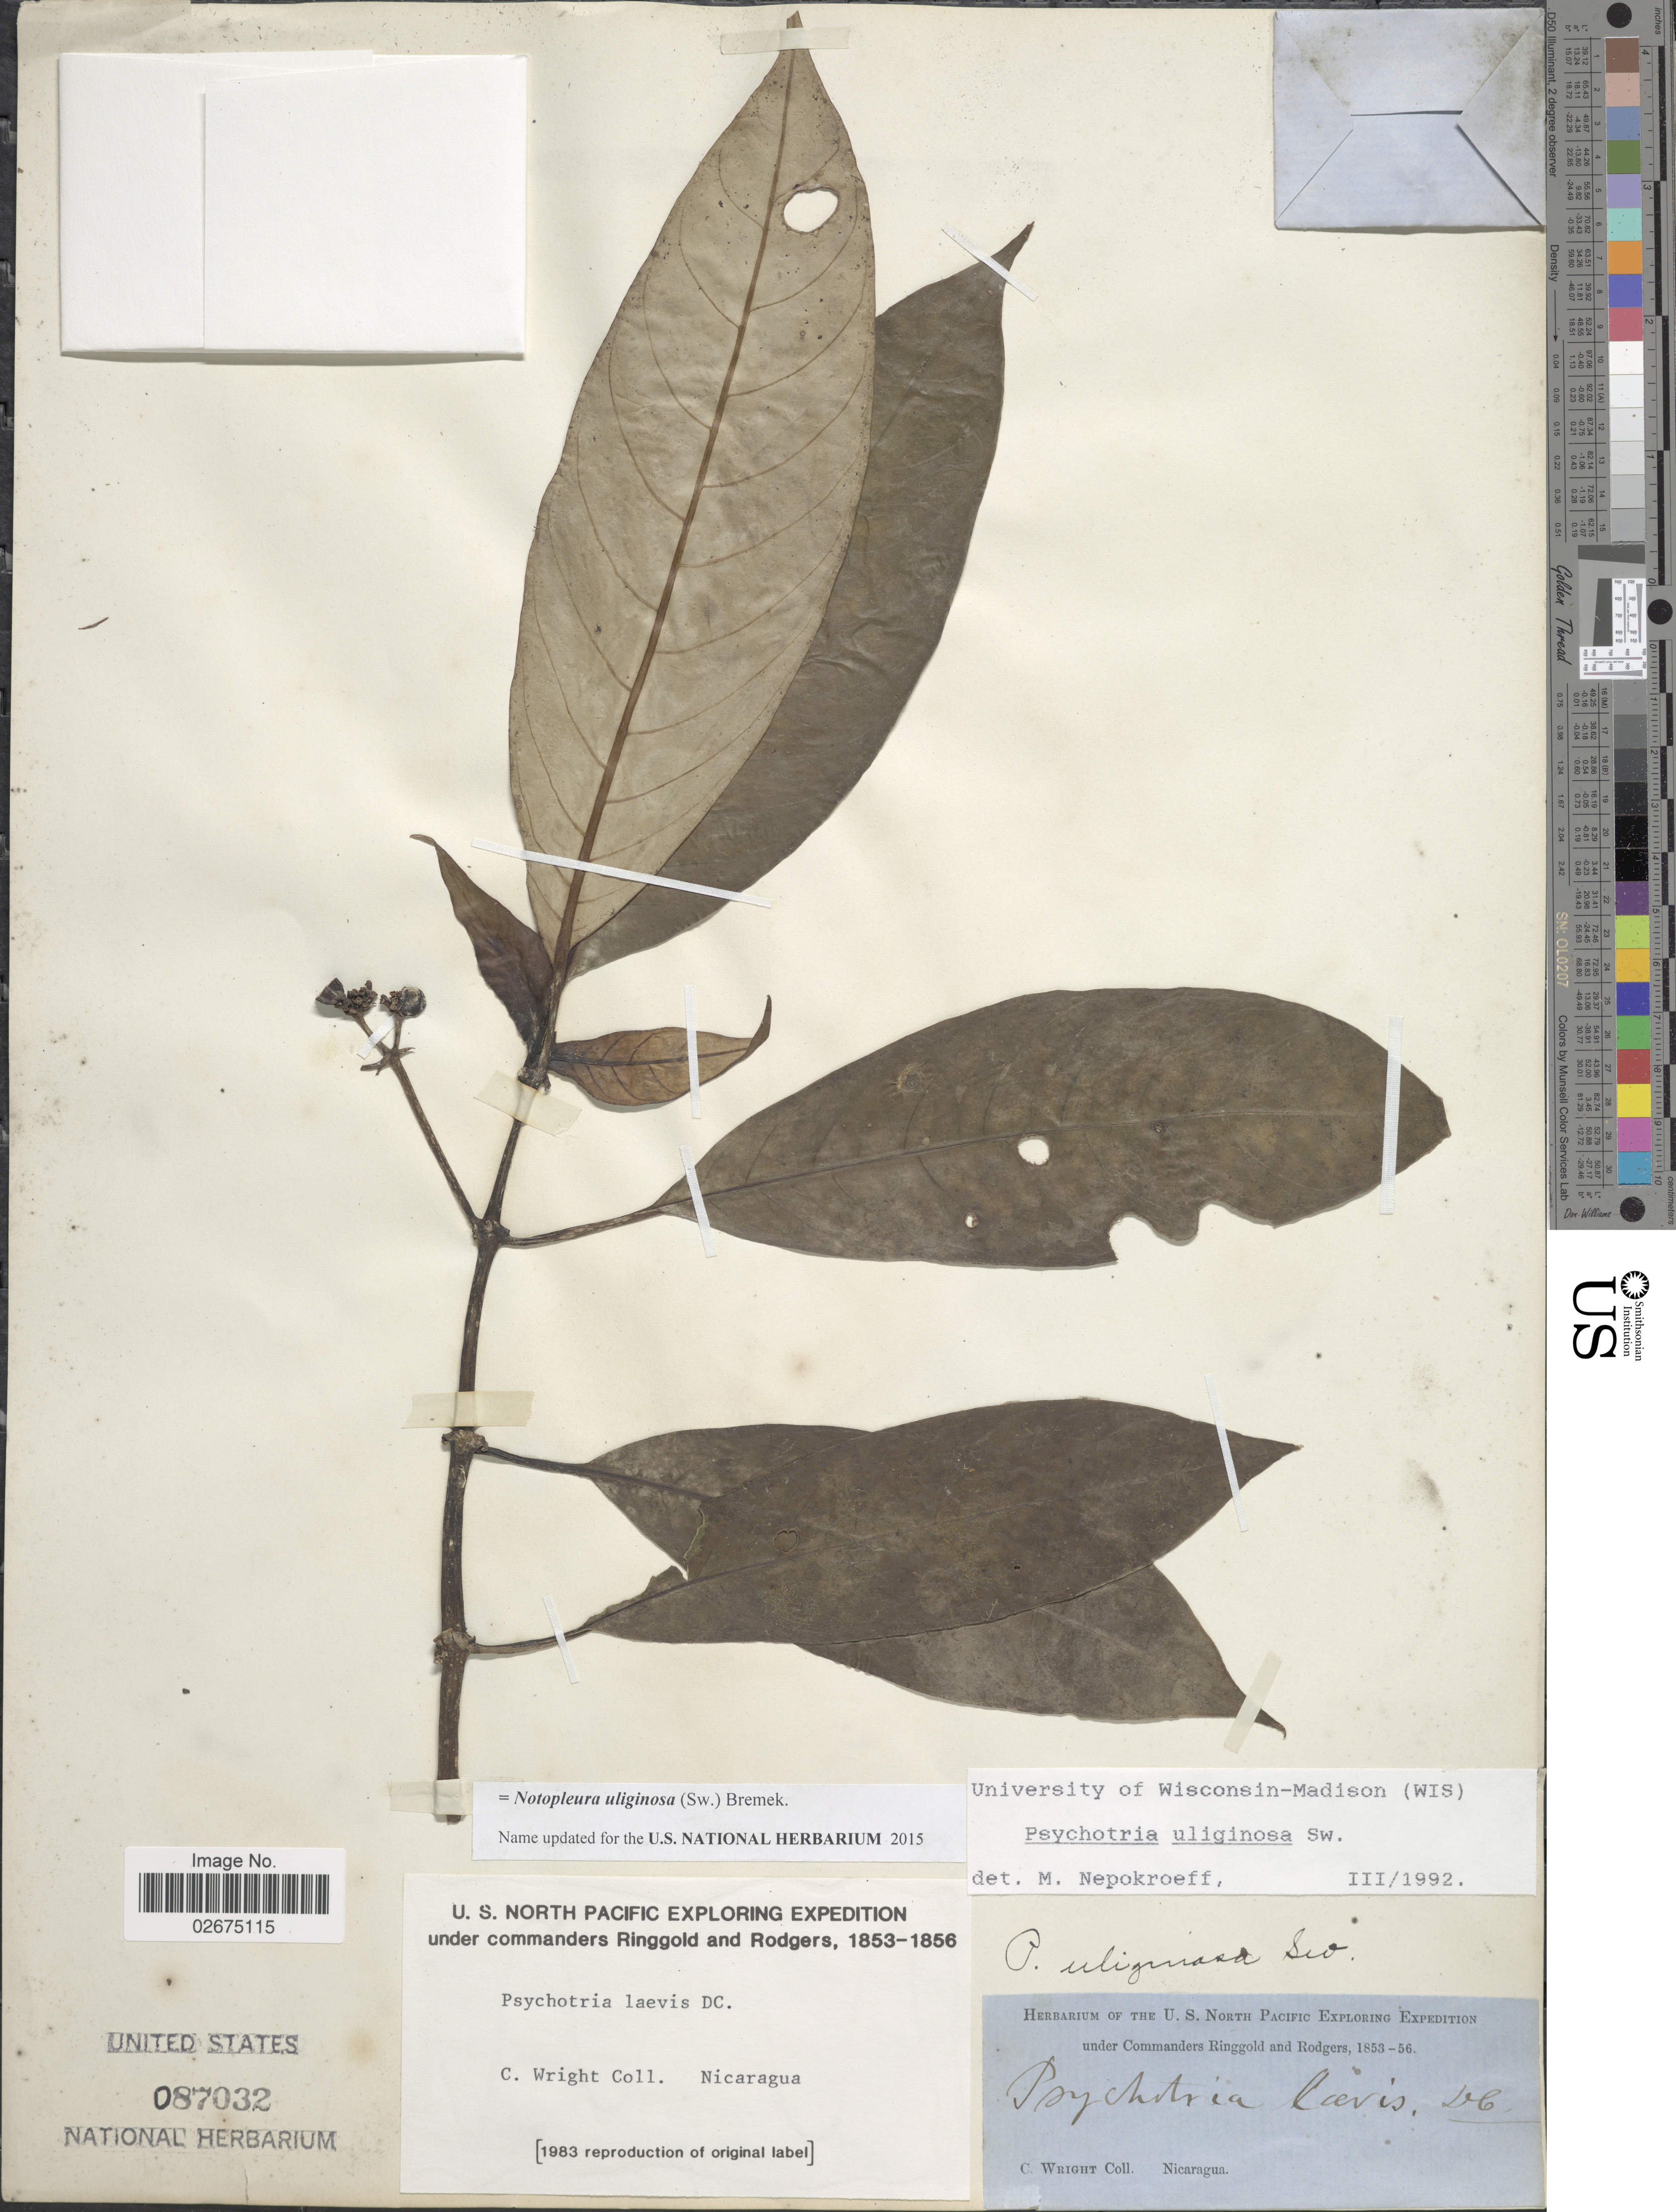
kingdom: Plantae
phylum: Tracheophyta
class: Magnoliopsida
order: Gentianales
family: Rubiaceae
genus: Notopleura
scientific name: Notopleura uliginosa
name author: (Sw.) Bremek.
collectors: C. Wright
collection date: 1853/1856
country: Nicaragua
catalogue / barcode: US 87032